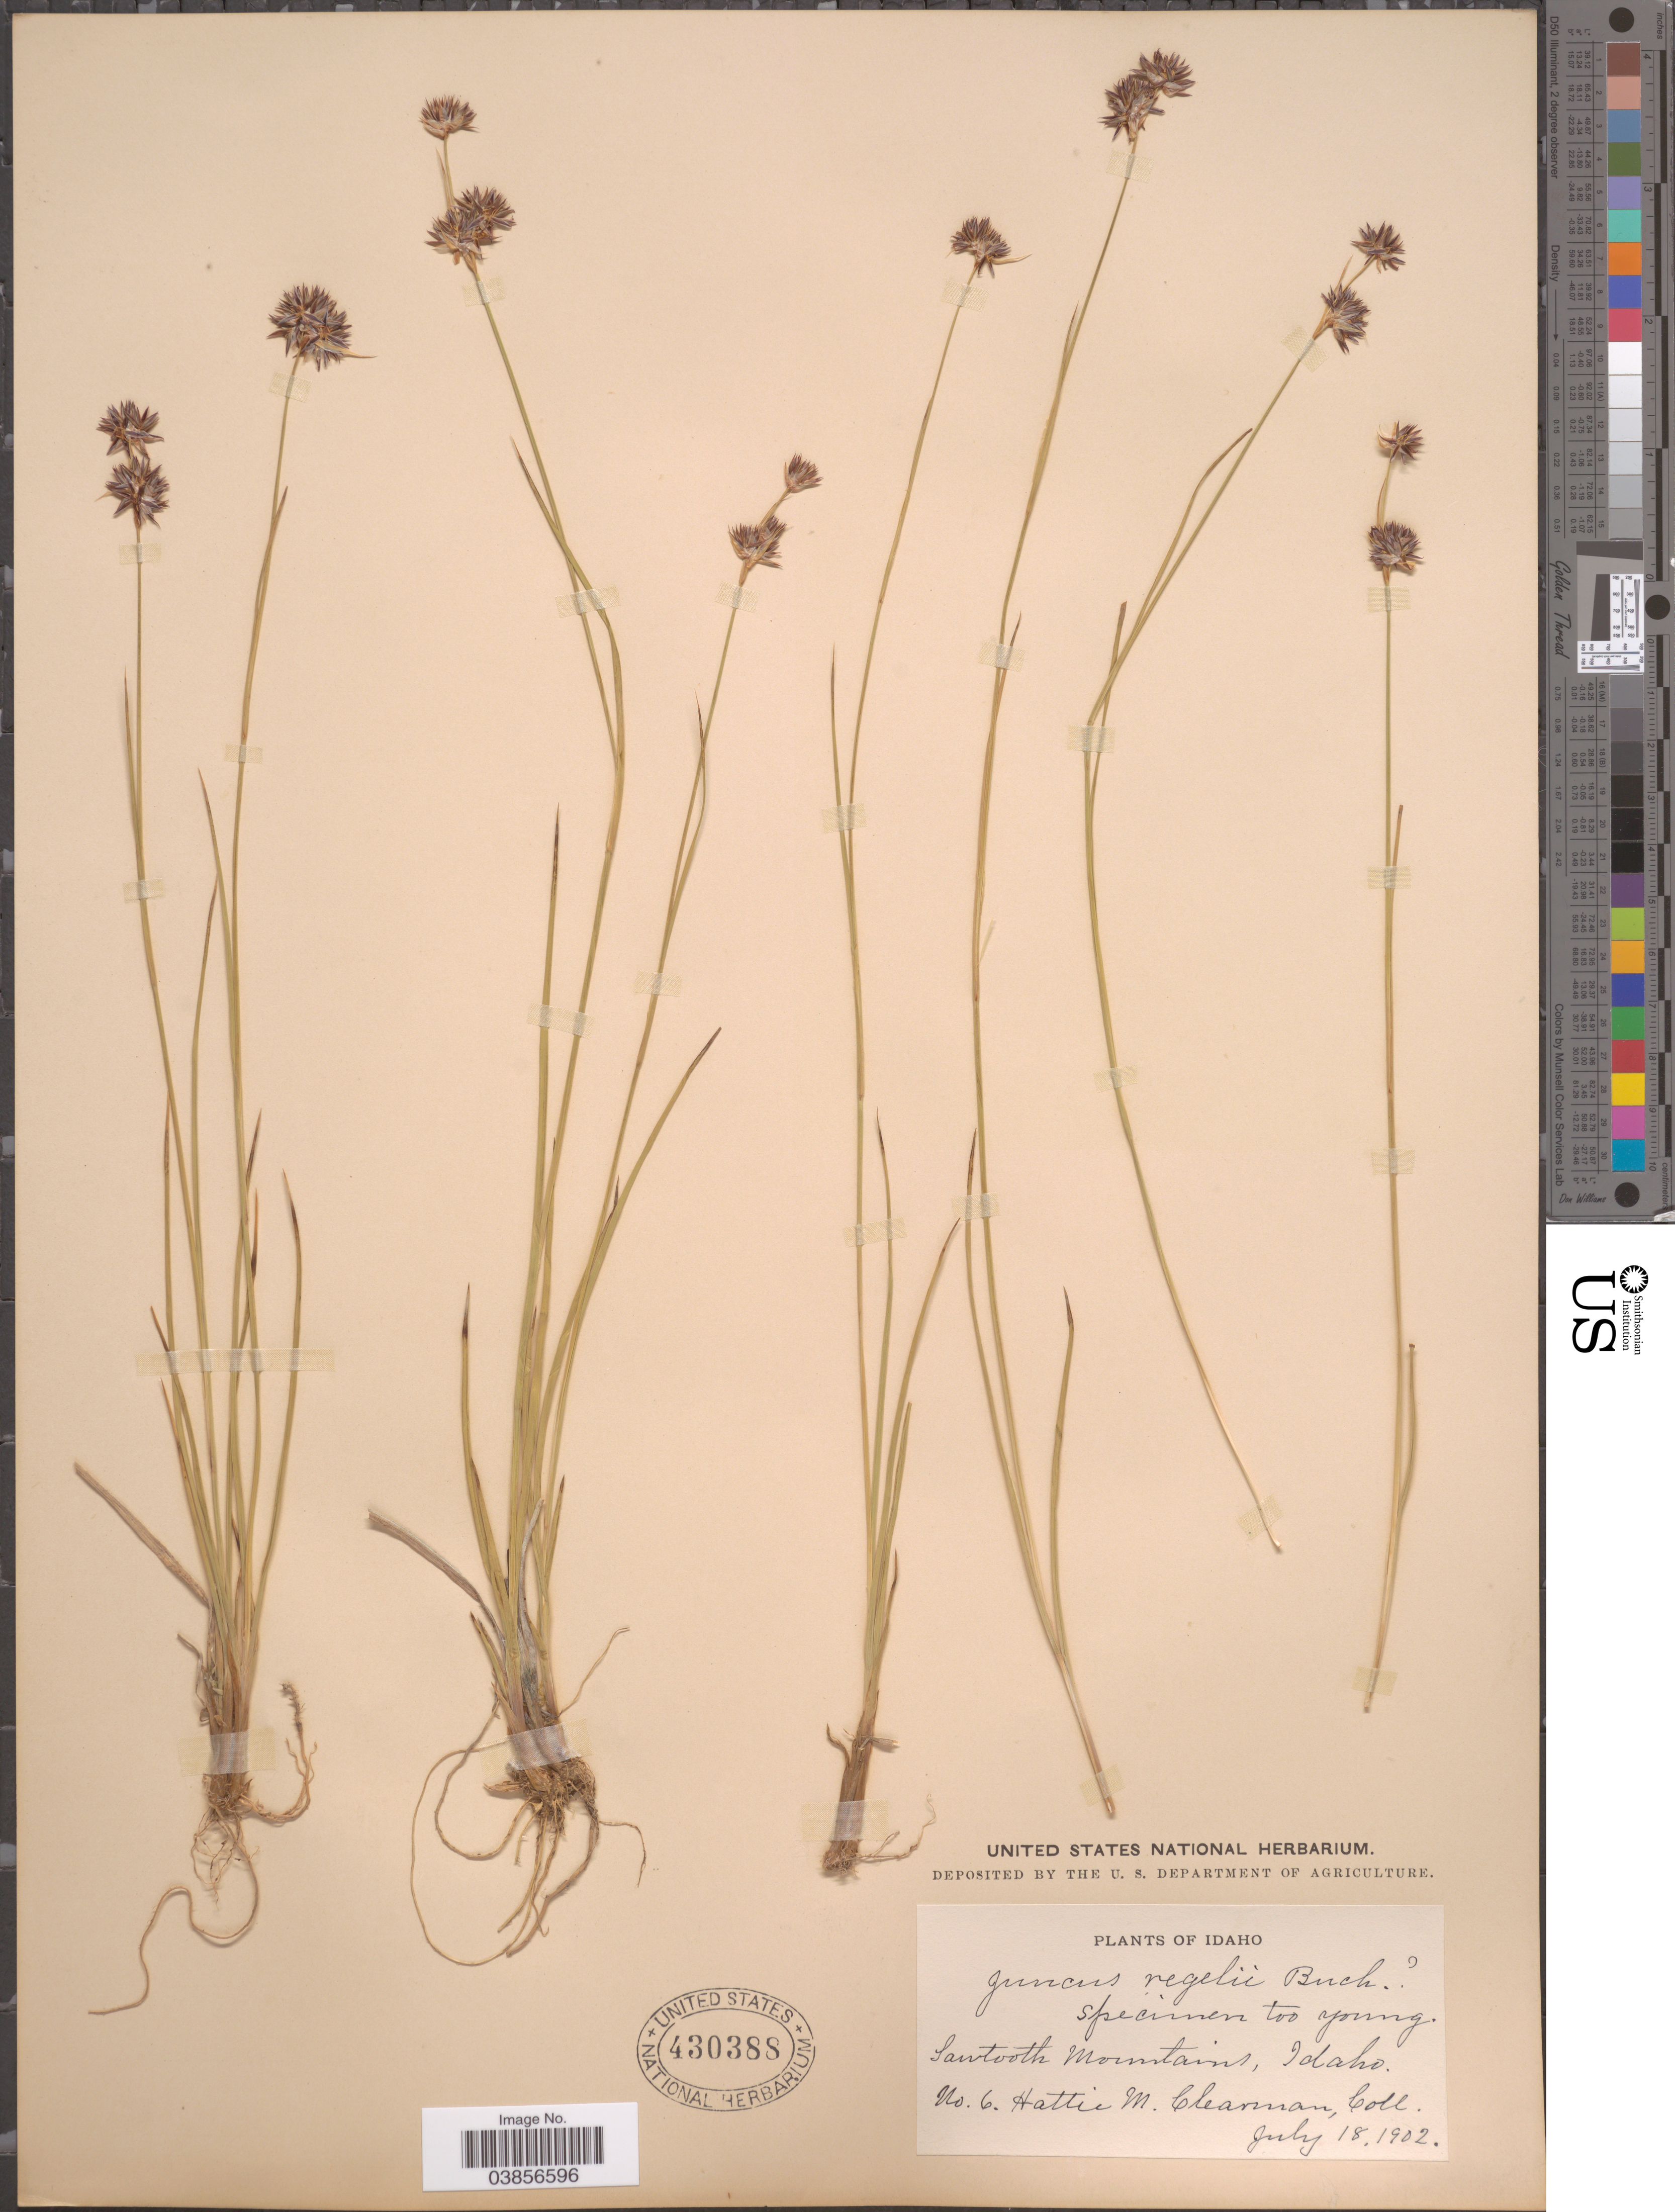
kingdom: Plantae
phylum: Tracheophyta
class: Liliopsida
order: Poales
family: Juncaceae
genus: Juncus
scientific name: Juncus regelii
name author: Buchenau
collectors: H. Clearman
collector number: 6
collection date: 1902-07-18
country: United States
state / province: Idaho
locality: Sawtooth Mountains.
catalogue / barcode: US 430388